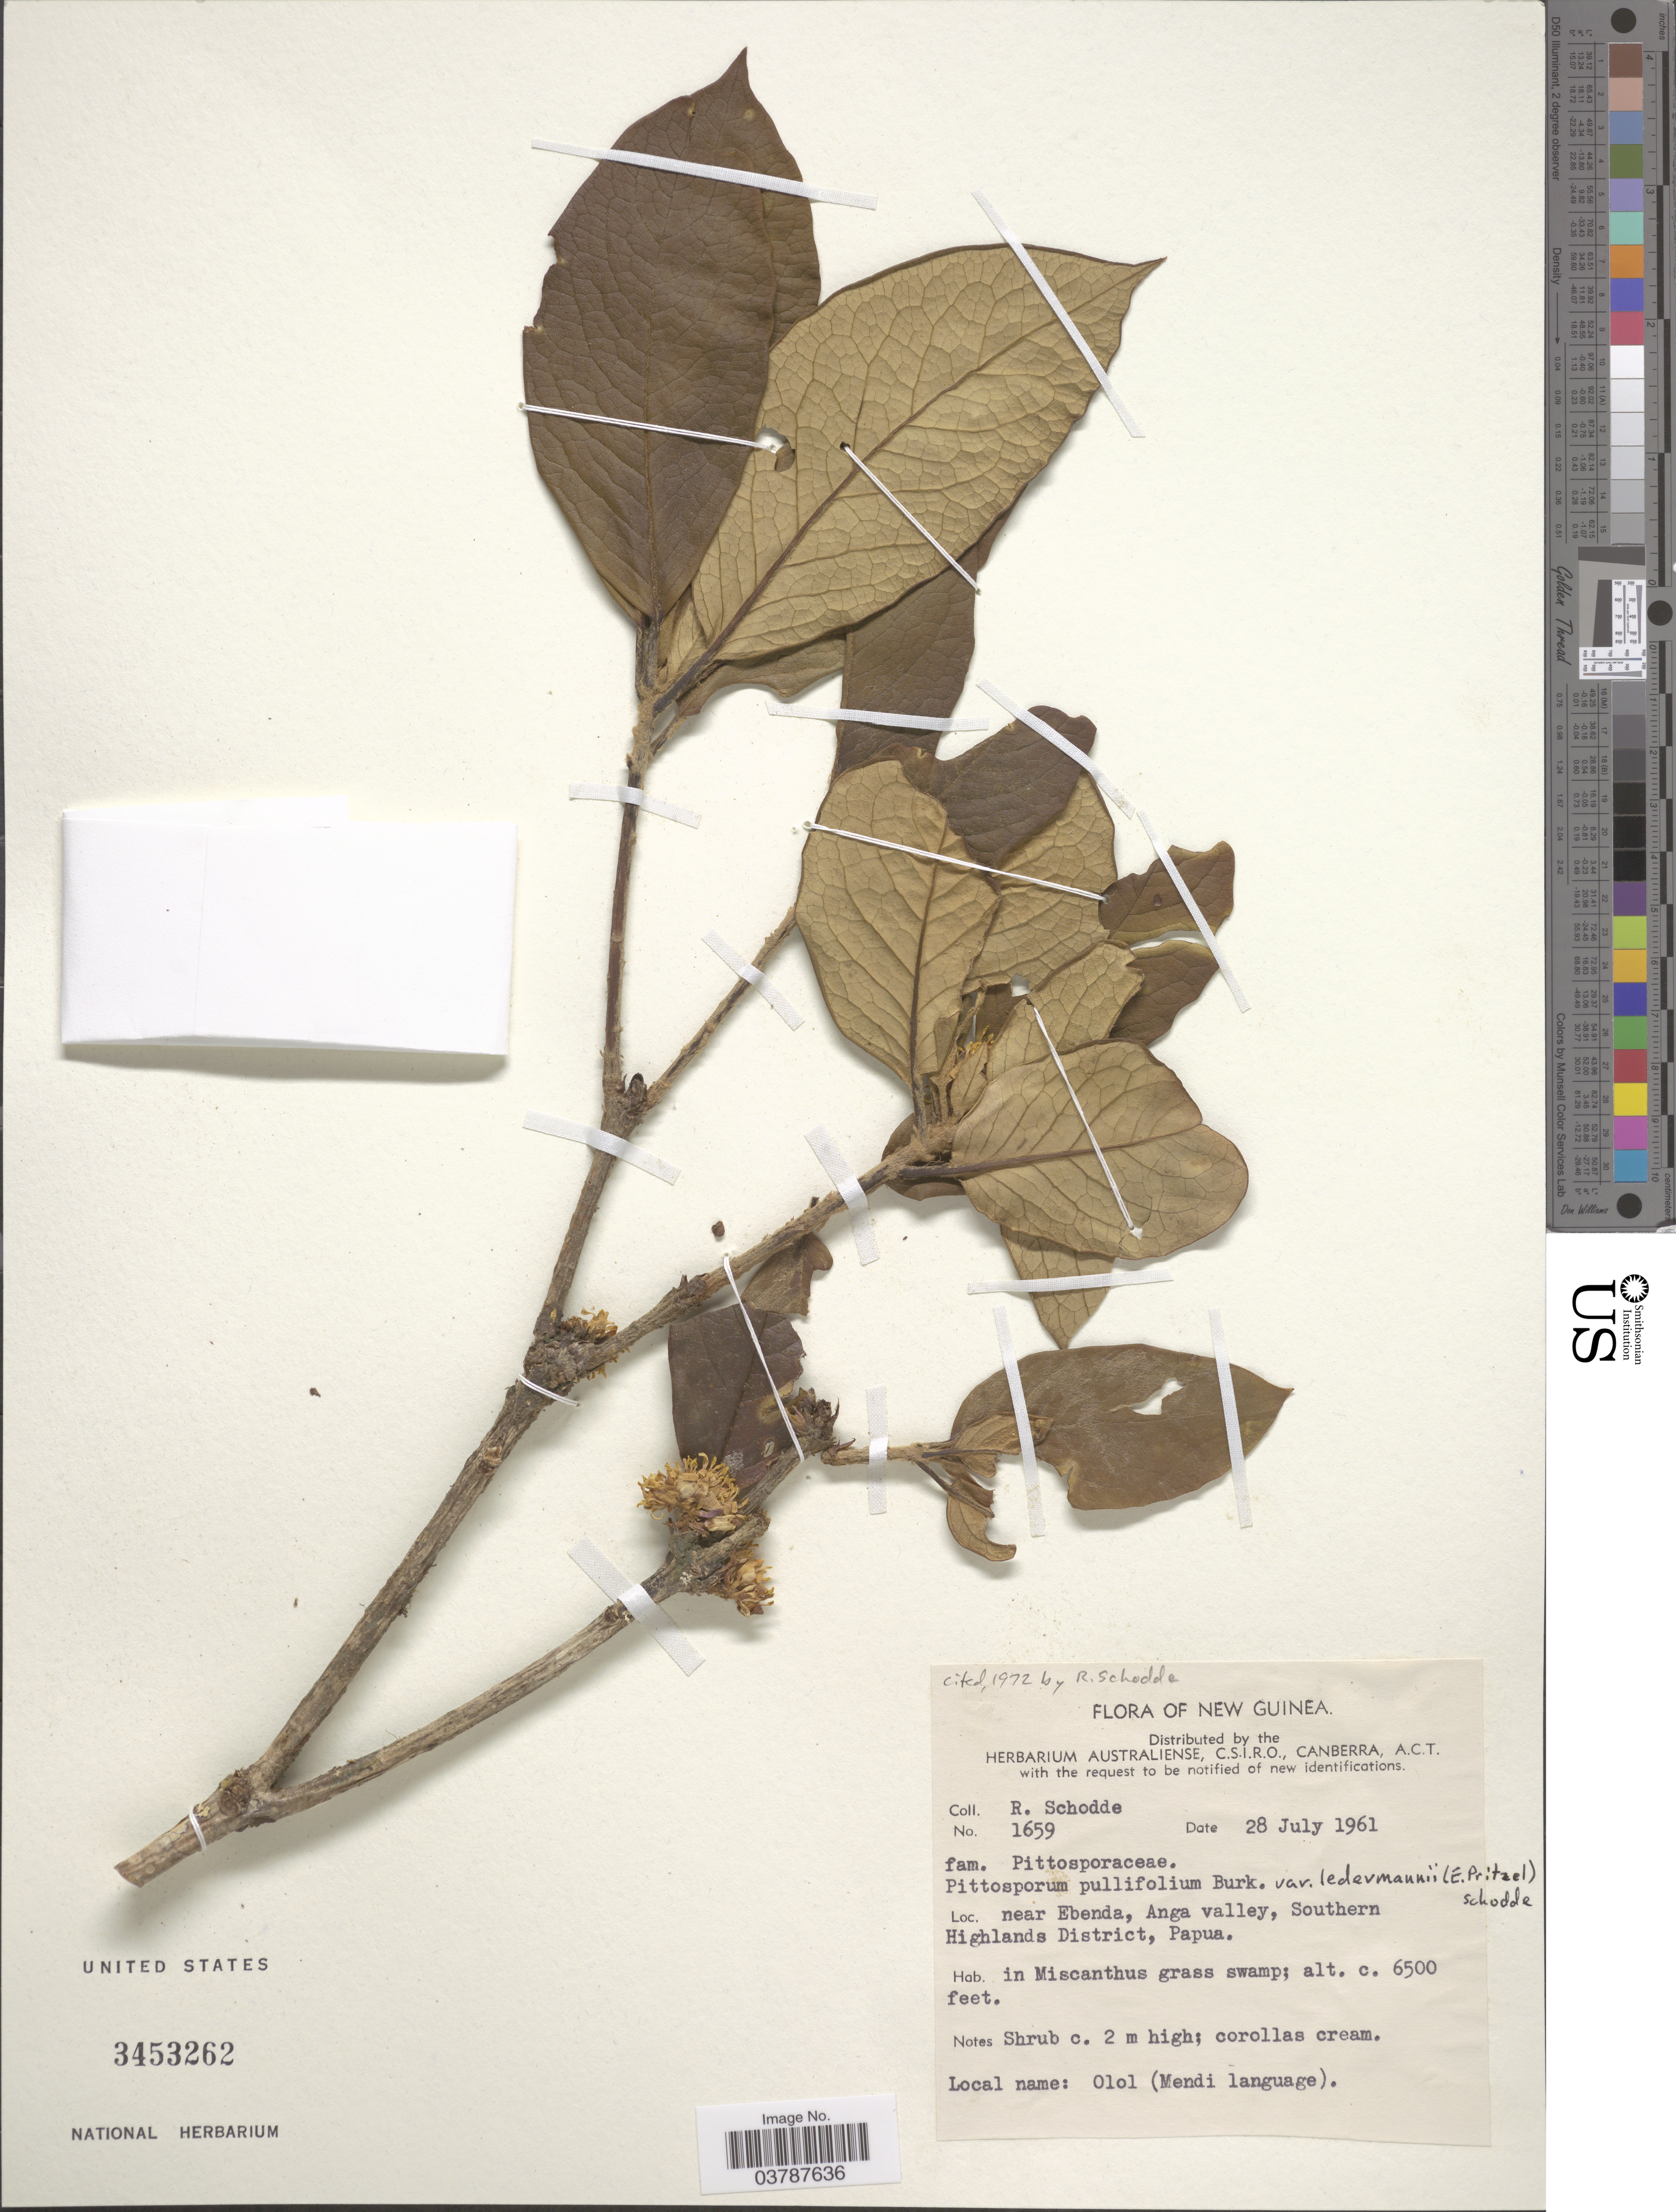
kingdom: Plantae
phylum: Tracheophyta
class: Magnoliopsida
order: Apiales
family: Pittosporaceae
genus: Pittosporum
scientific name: Pittosporum pullifolium subsp. ledermannii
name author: (E. Pritz.) Schodde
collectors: R. Schodde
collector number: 1659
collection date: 1961-07-28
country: Papua New Guinea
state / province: Southern Highlands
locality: New Guinea. Near Ebenda, Anga valley, Southern Highlands District.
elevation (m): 1981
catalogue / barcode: US 3453262